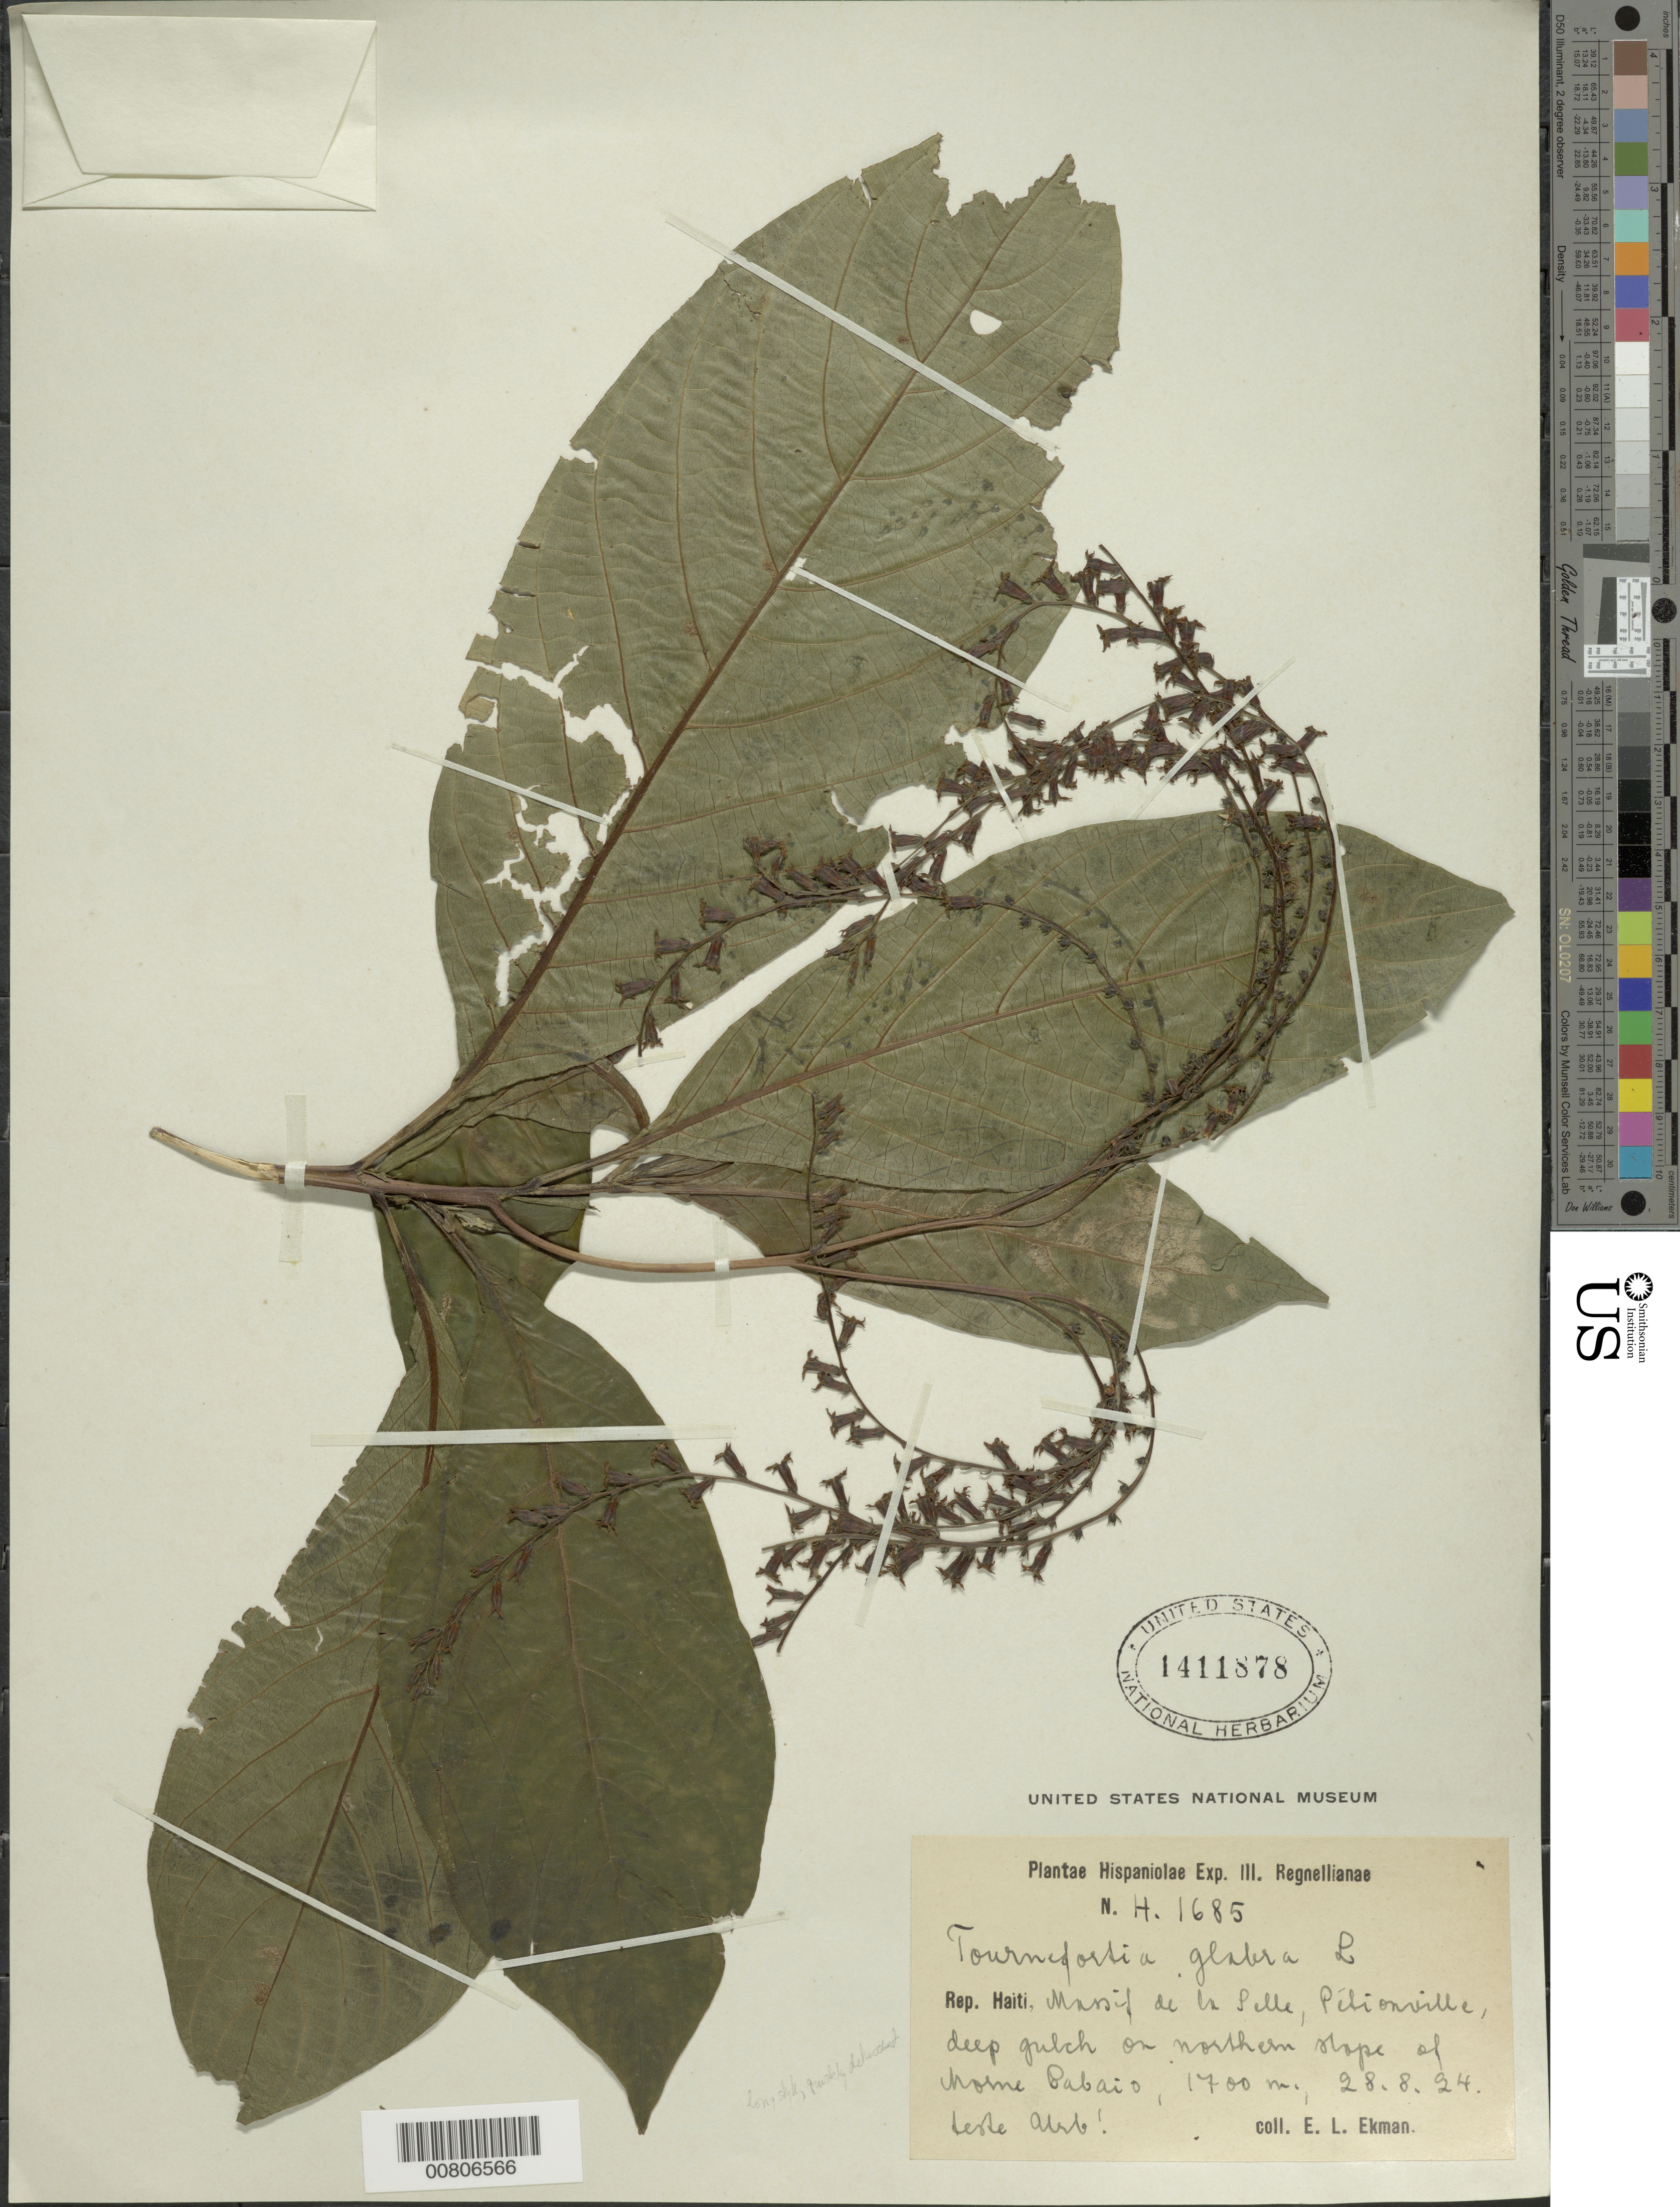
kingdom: Plantae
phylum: Tracheophyta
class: Magnoliopsida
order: Boraginales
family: Heliotropiaceae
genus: Tournefortia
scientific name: Tournefortia foetidissima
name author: L.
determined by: Urban, Ignatz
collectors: E. L. Ekman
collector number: H 1685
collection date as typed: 28 Aug 1924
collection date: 1924-08-28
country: Haiti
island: Hispaniola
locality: Massif de la Selle, Pétionville, N. slope of Morne Cabaio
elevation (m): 1700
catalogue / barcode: US 1411878